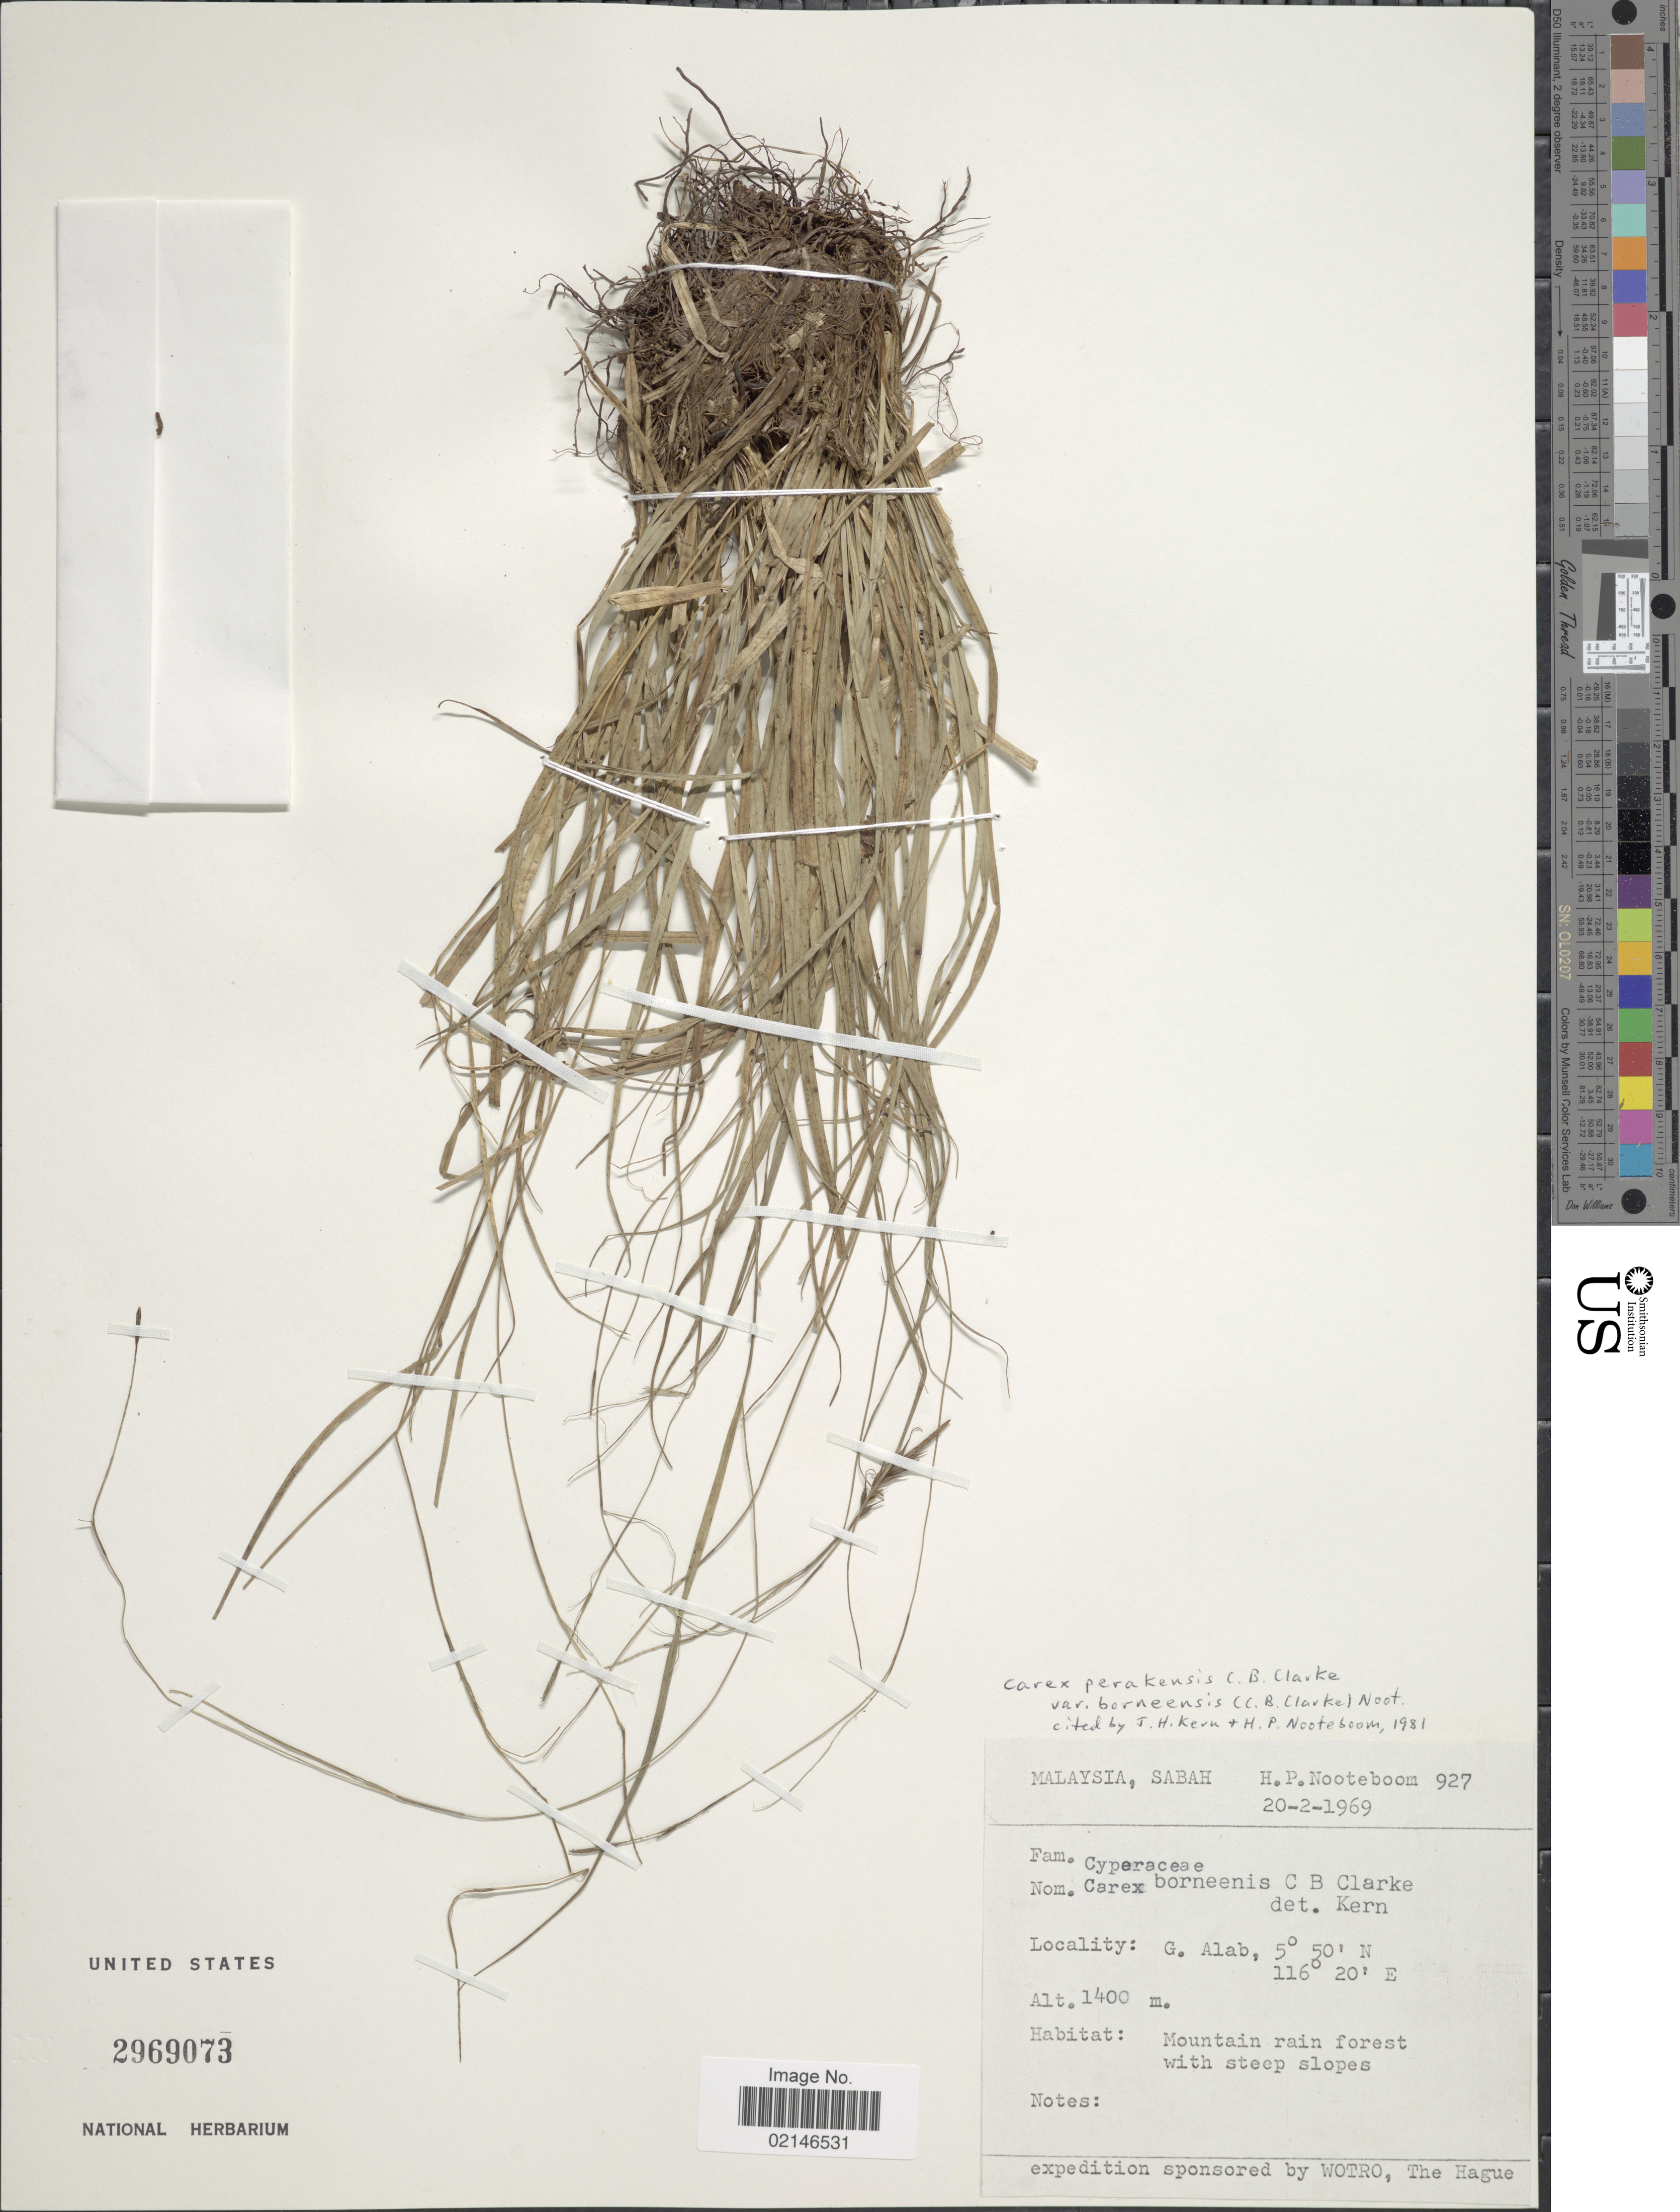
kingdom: Plantae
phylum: Tracheophyta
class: Liliopsida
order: Poales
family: Cyperaceae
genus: Carex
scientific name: Carex perakensis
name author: C.B. Clarke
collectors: H. P. Nooteboom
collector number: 927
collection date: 1969-02-20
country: Malaysia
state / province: Sabah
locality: G. Alab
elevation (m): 1400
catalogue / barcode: US 2969073